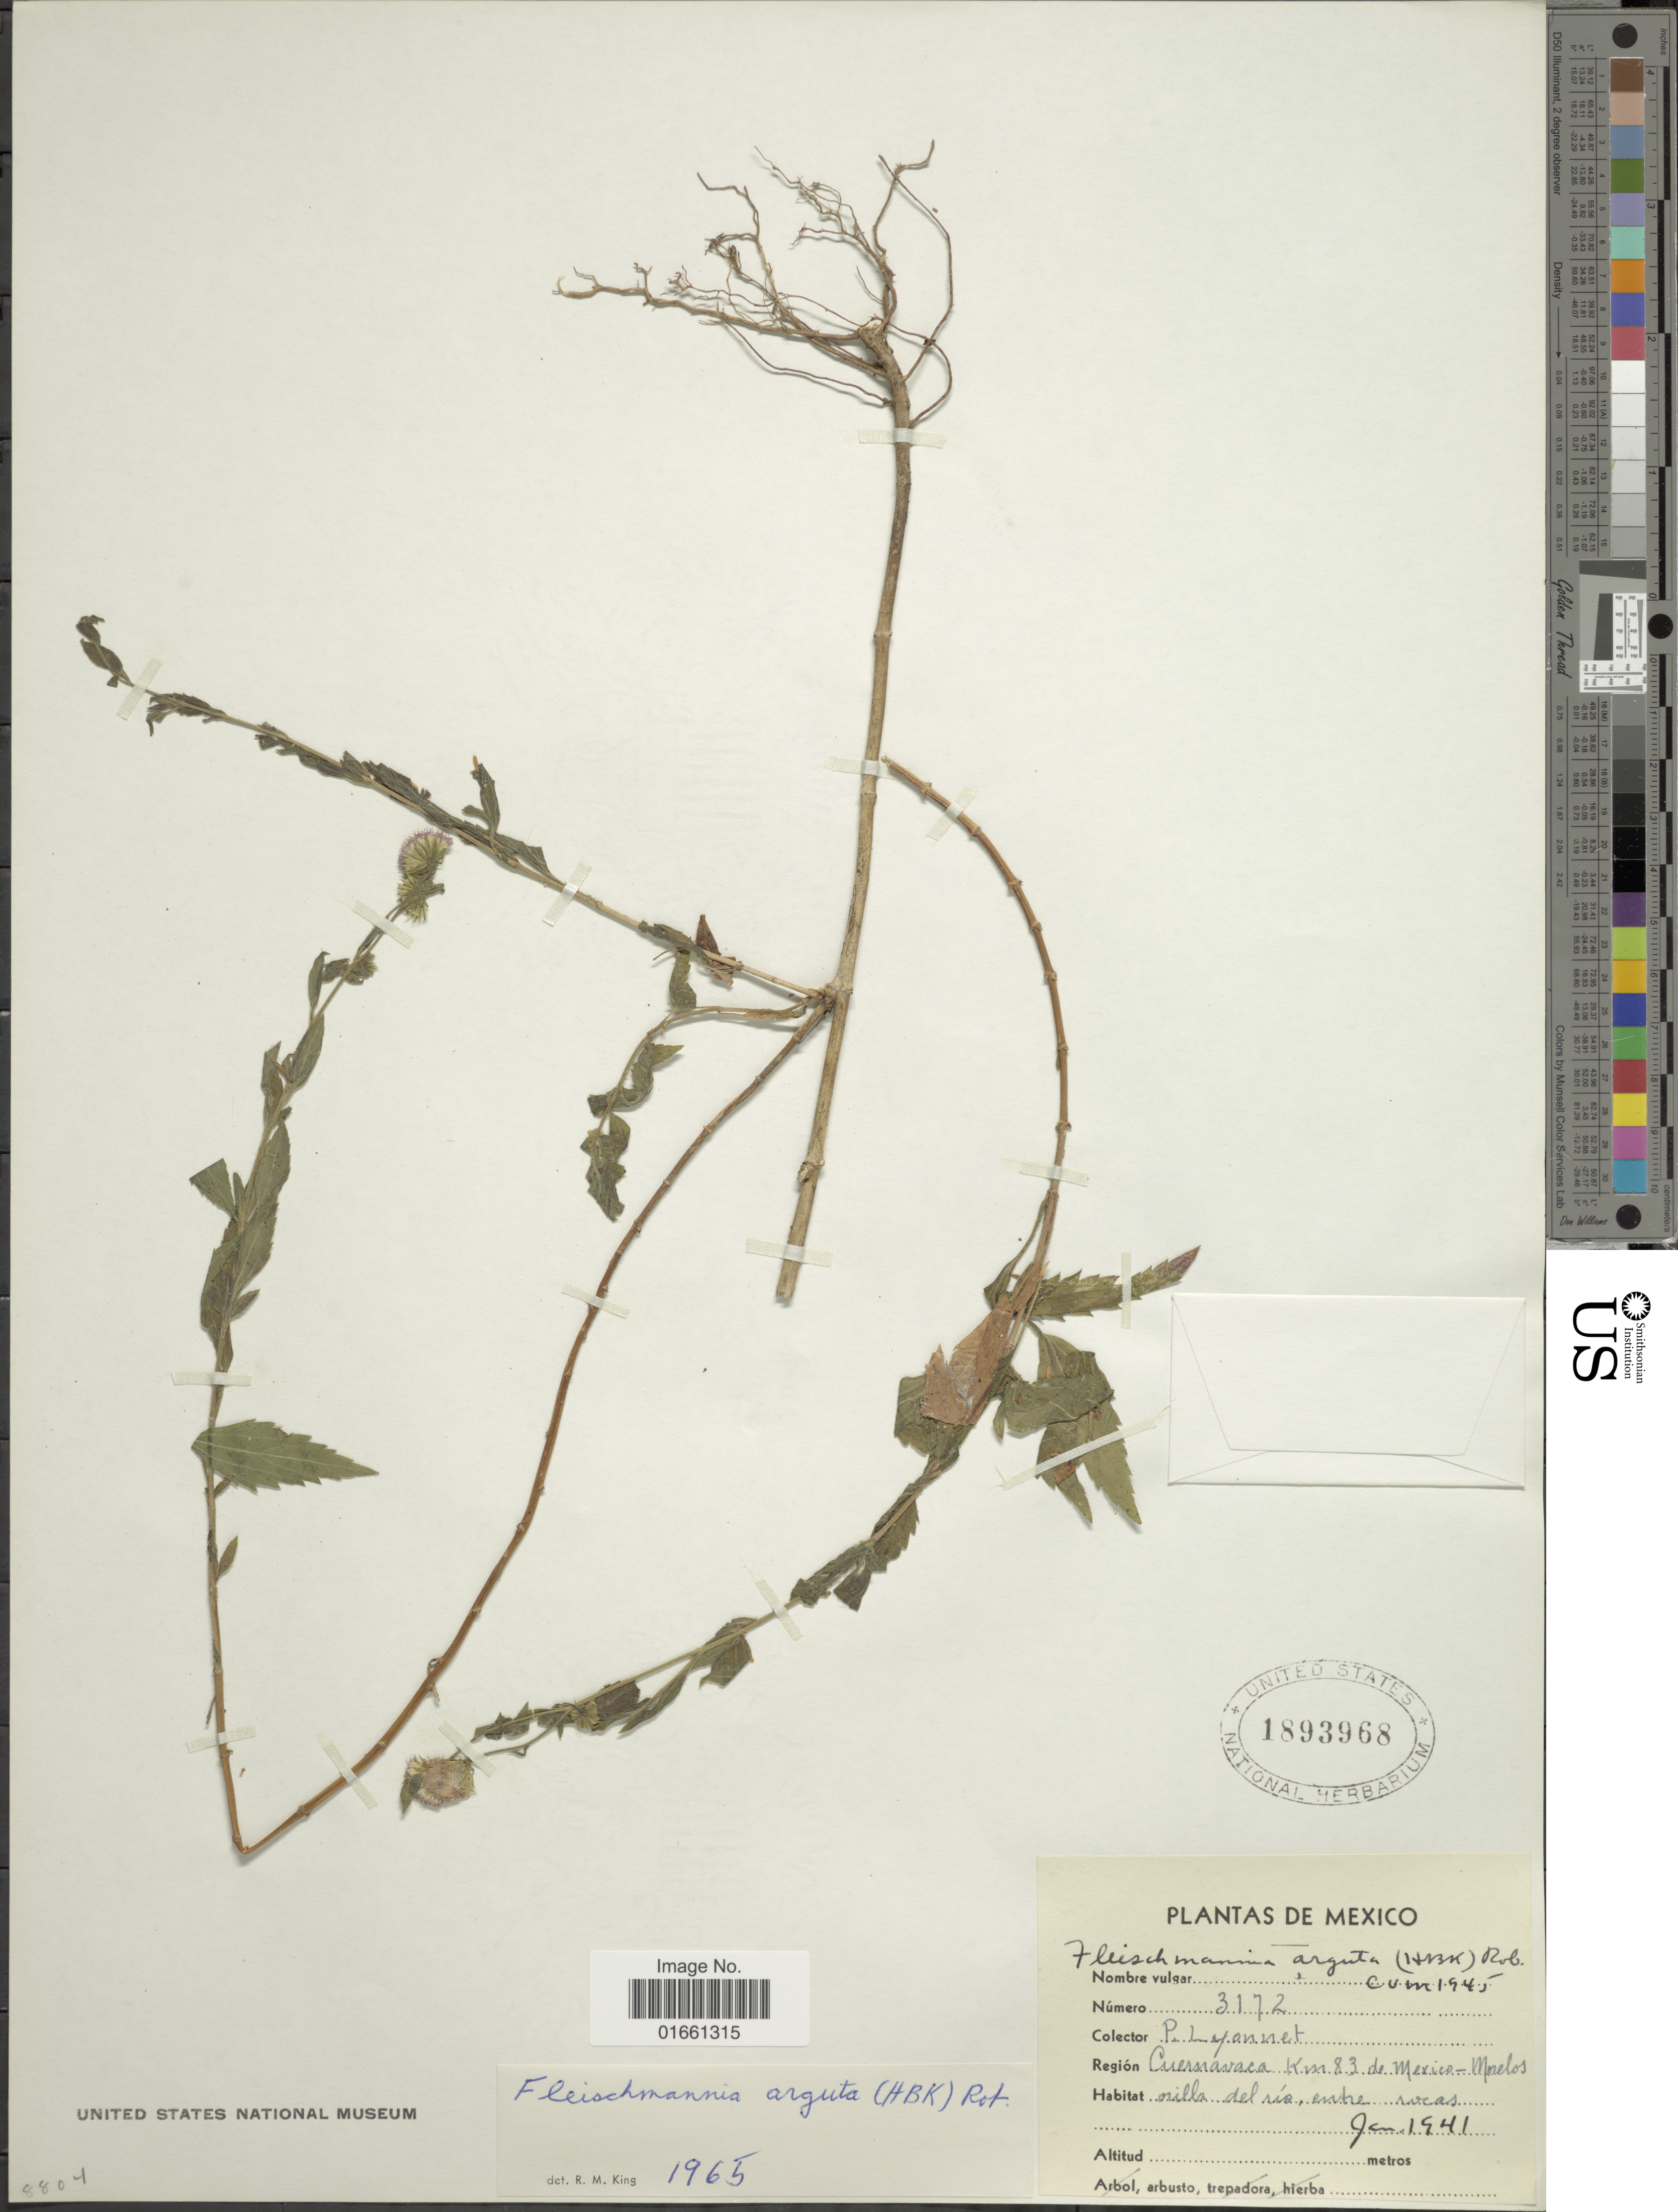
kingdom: Plantae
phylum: Tracheophyta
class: Magnoliopsida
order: Asterales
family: Asteraceae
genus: Fleischmannia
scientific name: Fleischmannia arguta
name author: (Kunth) B.L. Rob.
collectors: P. Lyonnet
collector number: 3172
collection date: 1941-01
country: Mexico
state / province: Morelos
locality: Cuernavaca km 83 de Mexico.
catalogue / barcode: US 1893968